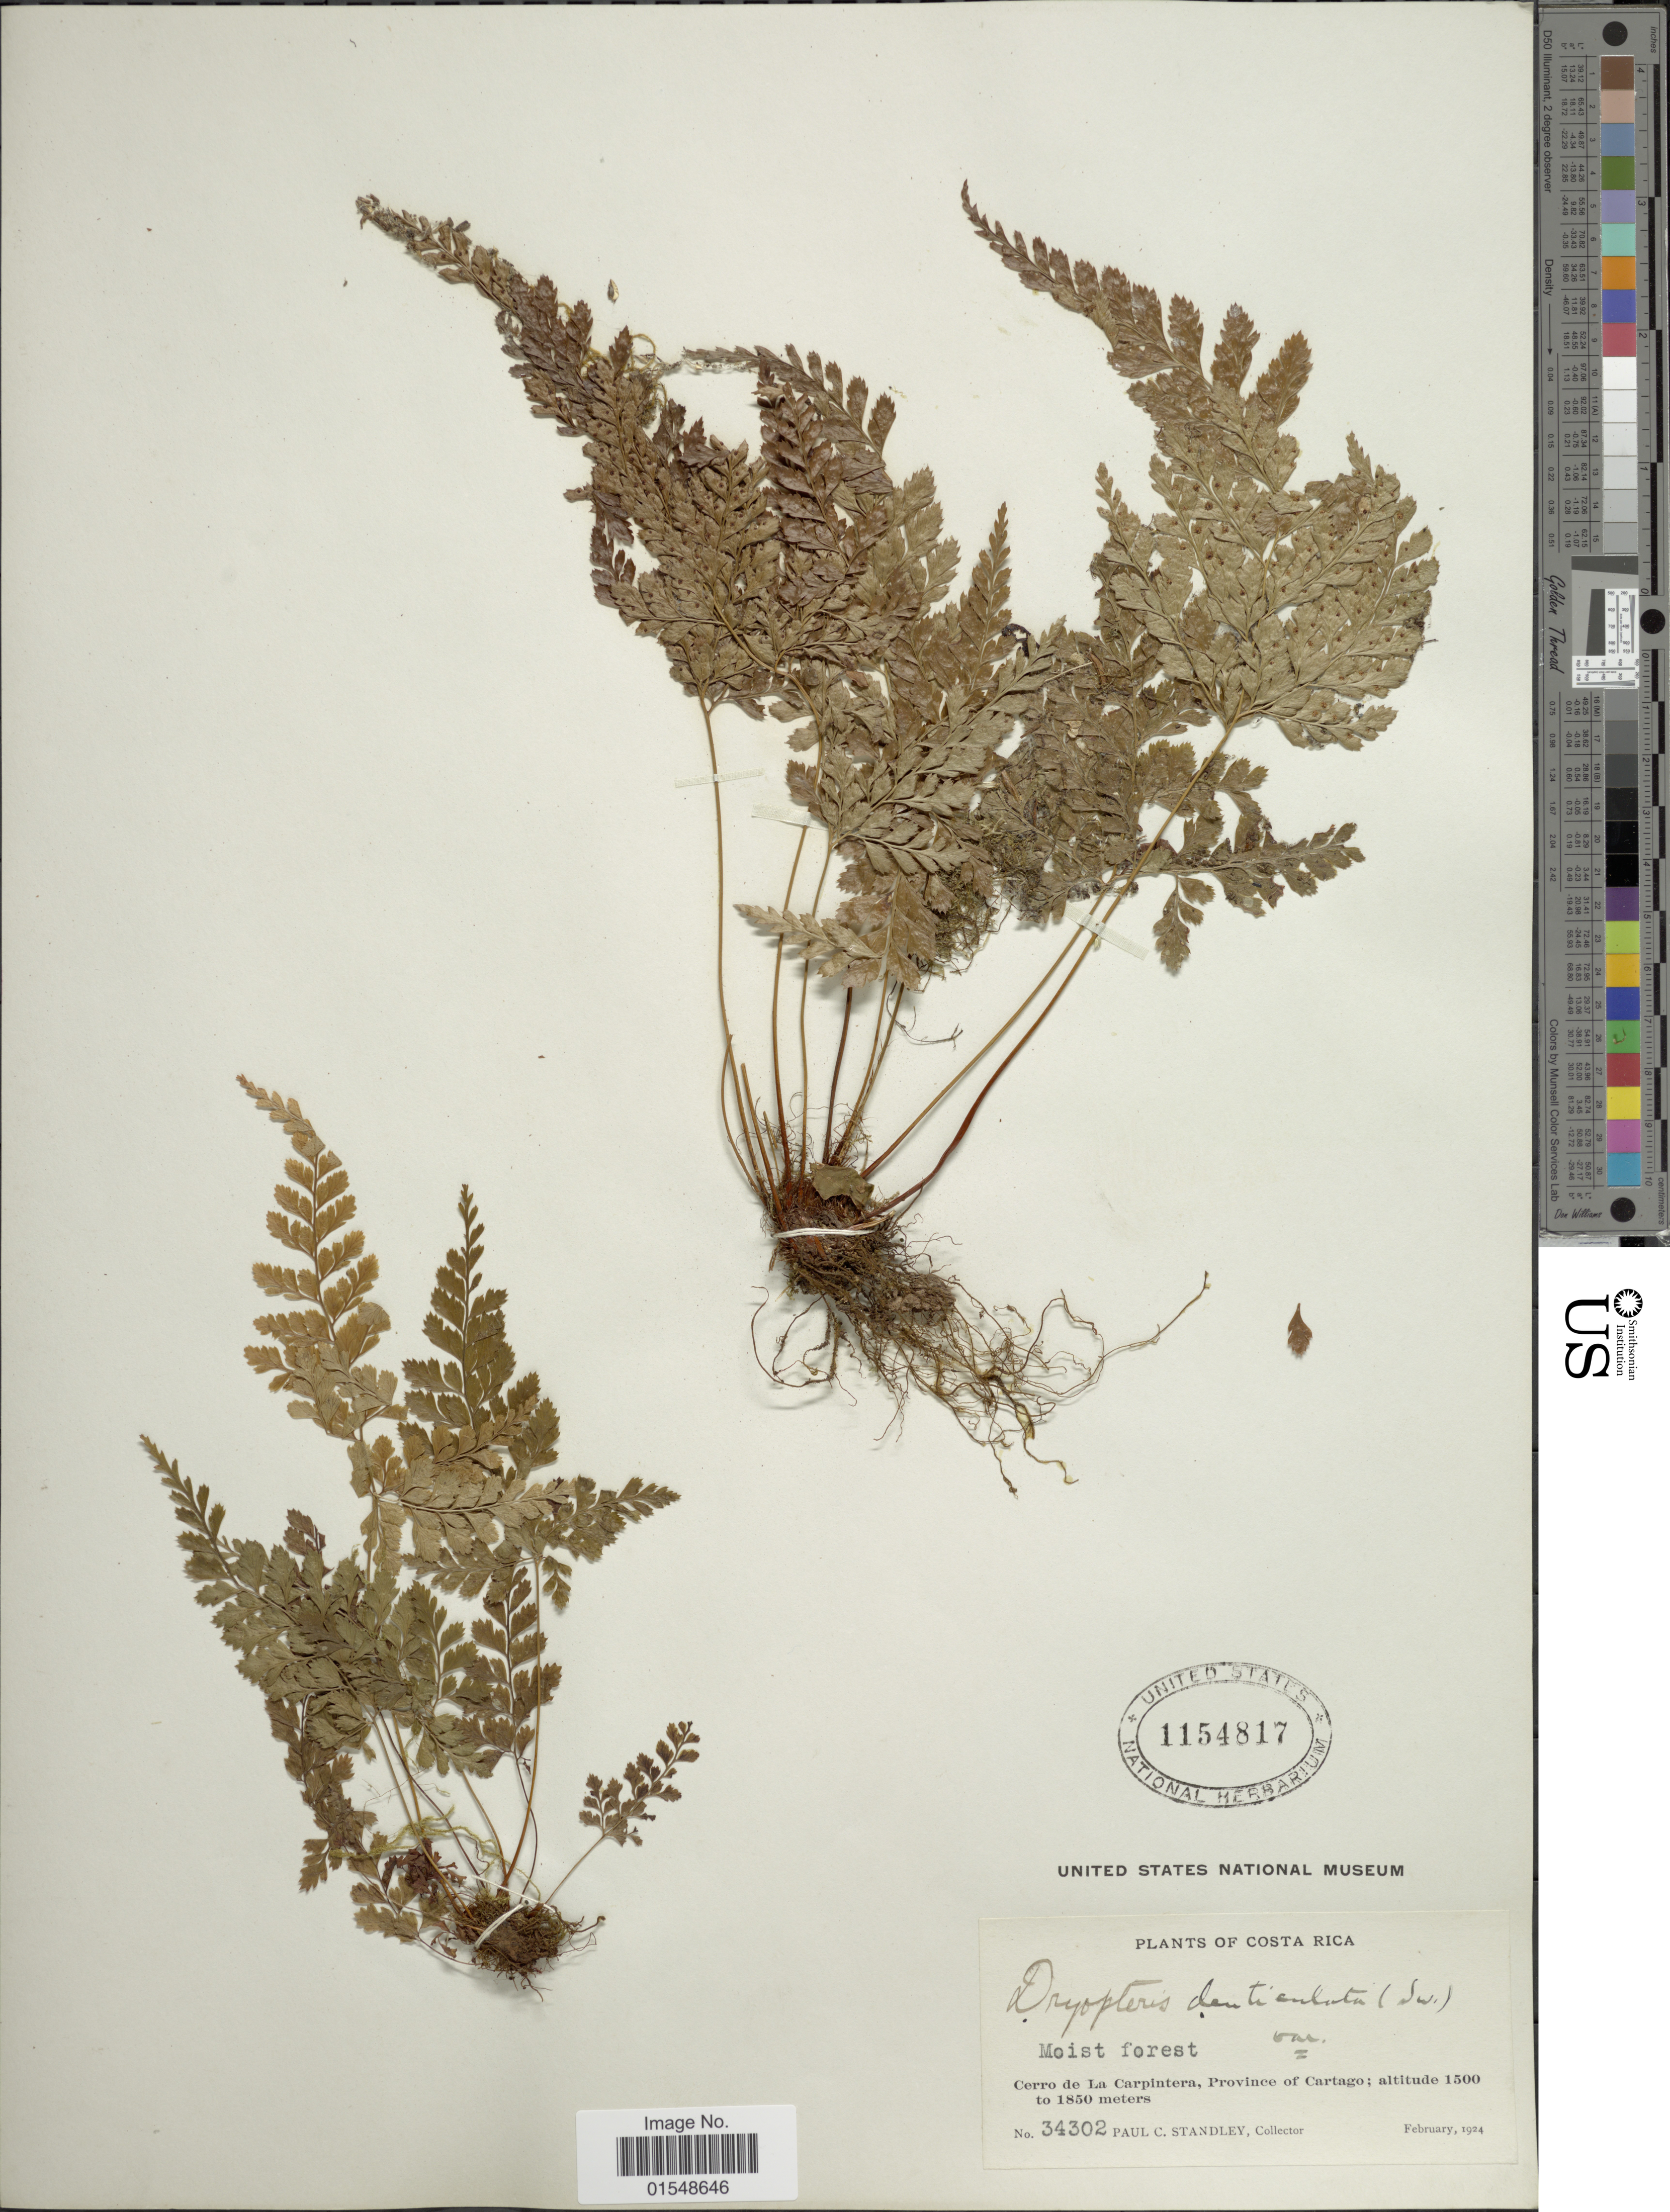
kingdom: Plantae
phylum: Tracheophyta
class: Polypodiopsida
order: Polypodiales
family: Dryopteridaceae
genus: Arachniodes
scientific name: Arachniodes denticulata var. jucunda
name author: (Fée) Lellinger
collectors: P. C. Standley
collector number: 34302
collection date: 1924-02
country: Costa Rica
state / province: Cartago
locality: Cerro de La Carpintera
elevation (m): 1500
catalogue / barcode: US 1154817